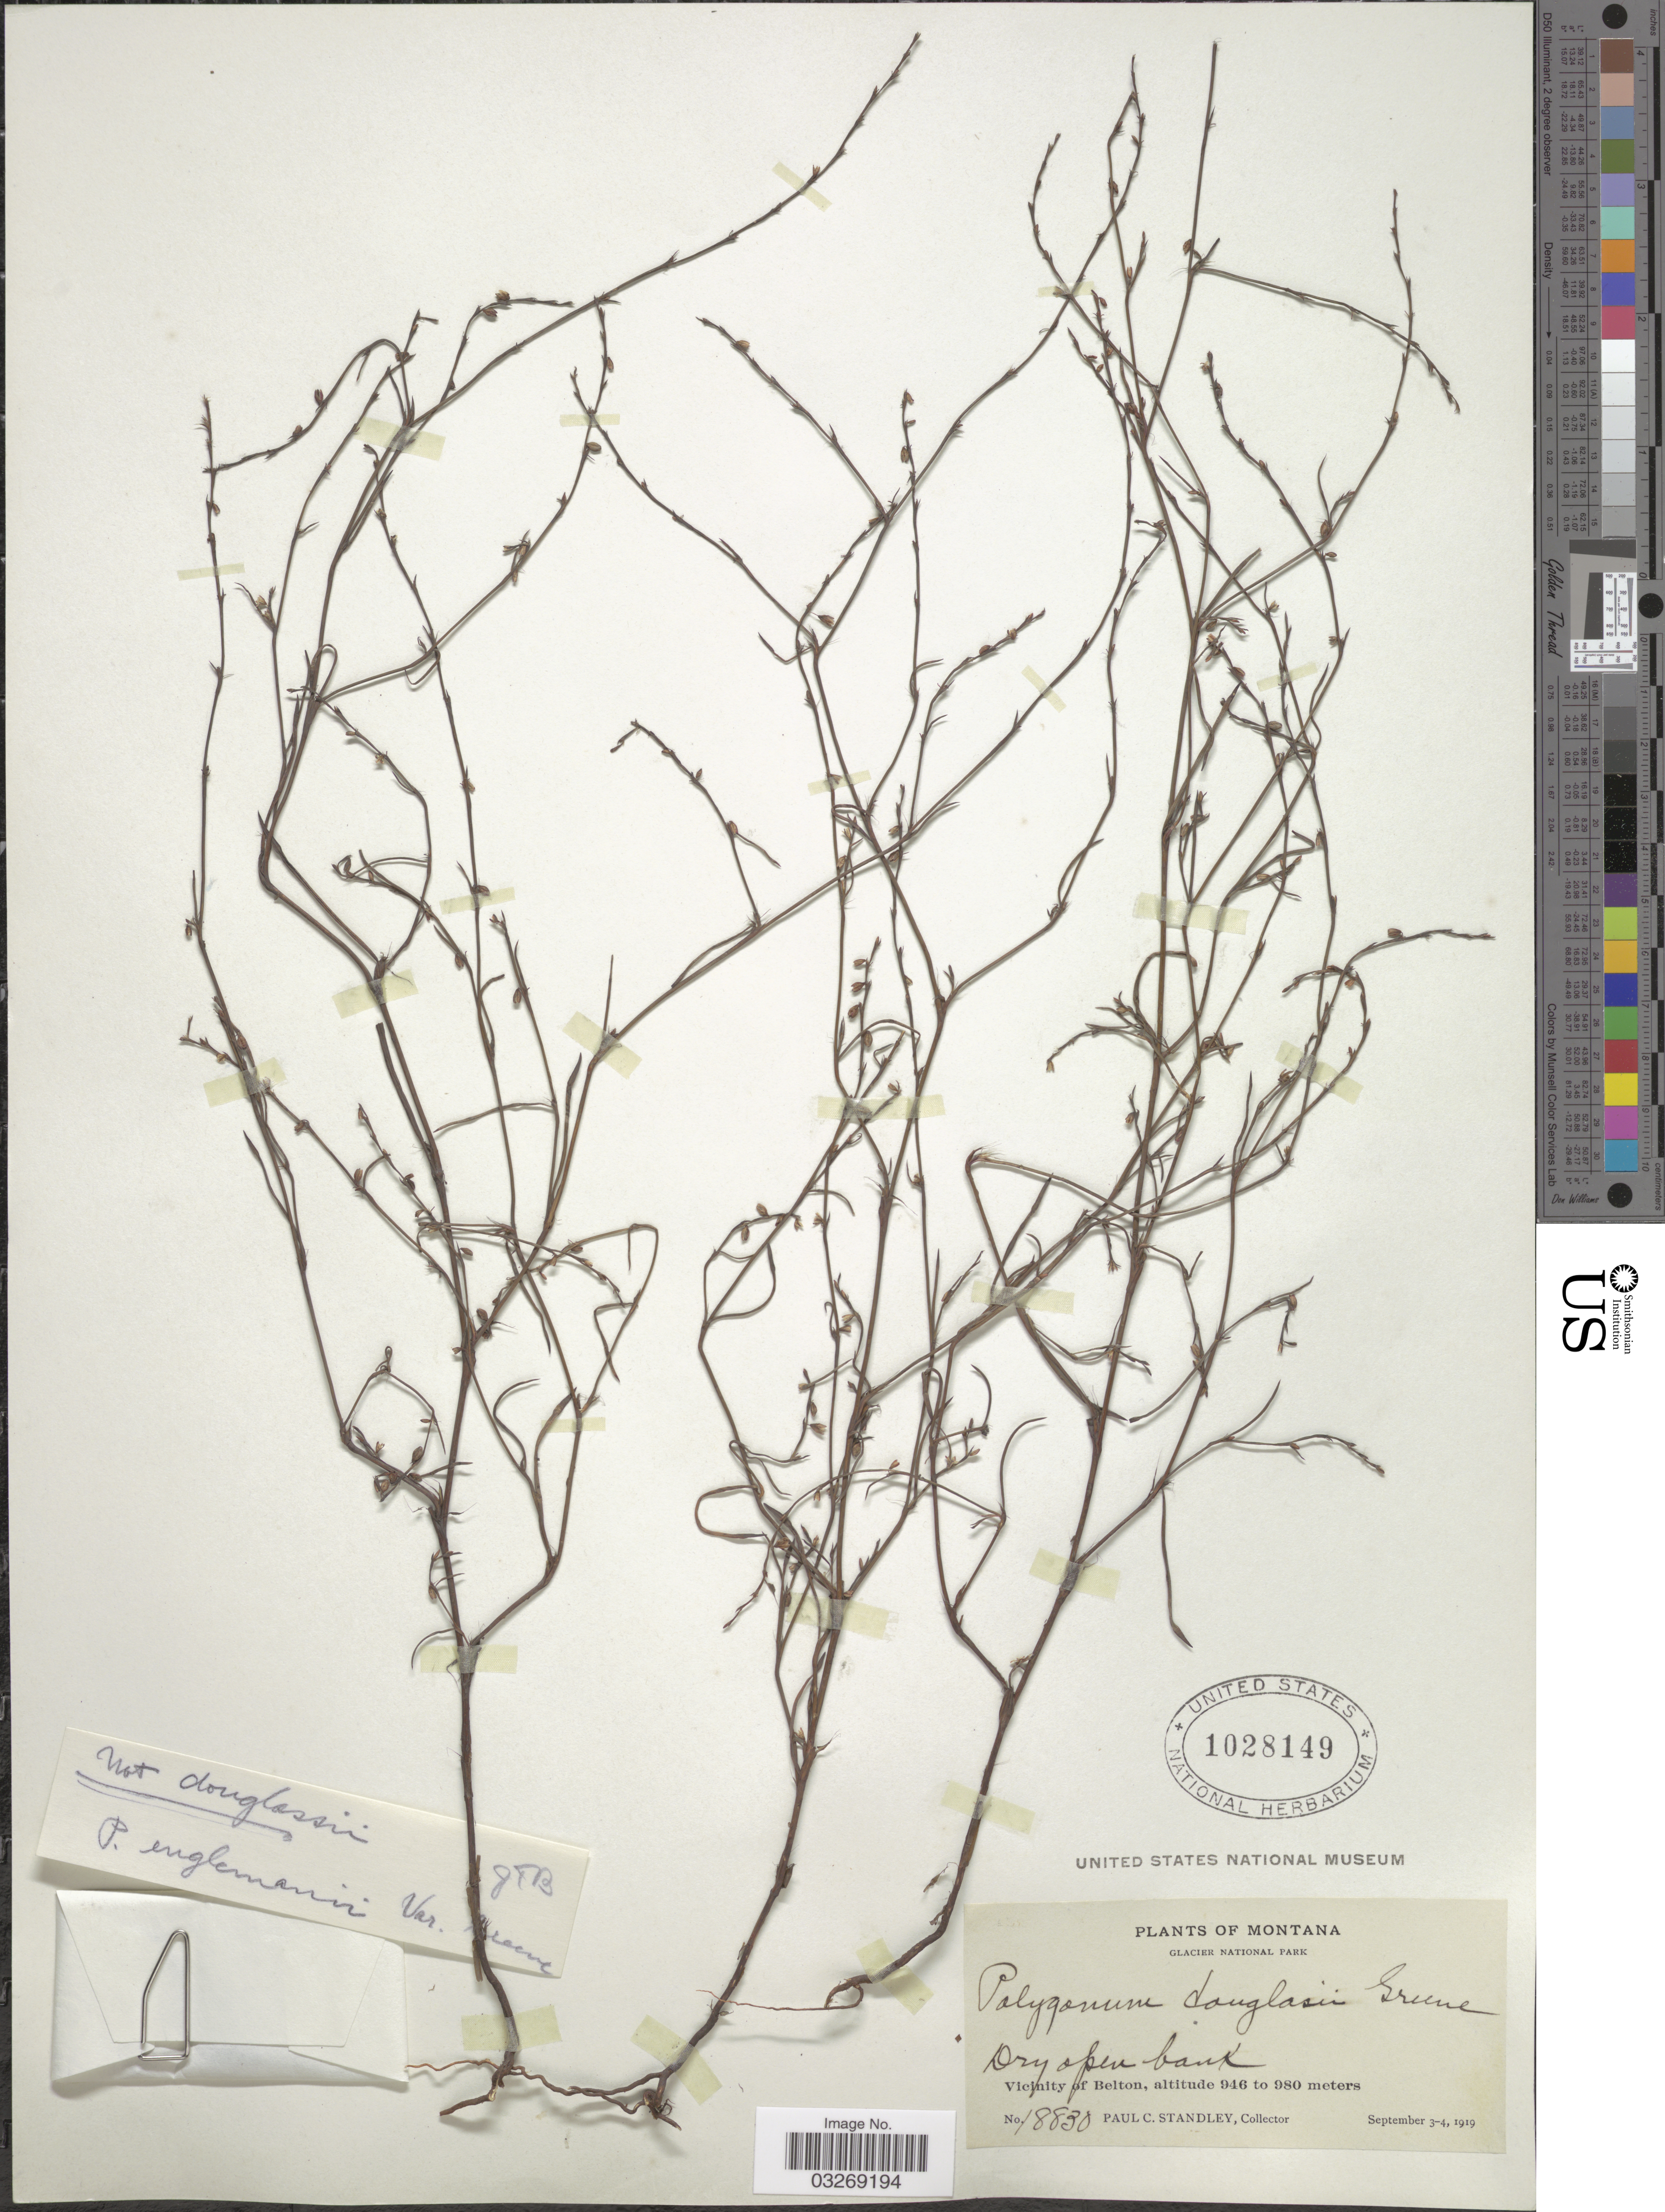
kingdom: Plantae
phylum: Tracheophyta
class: Magnoliopsida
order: Caryophyllales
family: Polygonaceae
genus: Polygonum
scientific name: Polygonum douglasii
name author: Greene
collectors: P. C. Standley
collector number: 18830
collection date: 1919-09-03/1919-09-04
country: United States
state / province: Montana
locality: Glacier National Park. Vicinity of Belton.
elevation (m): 946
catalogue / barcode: US 1028149